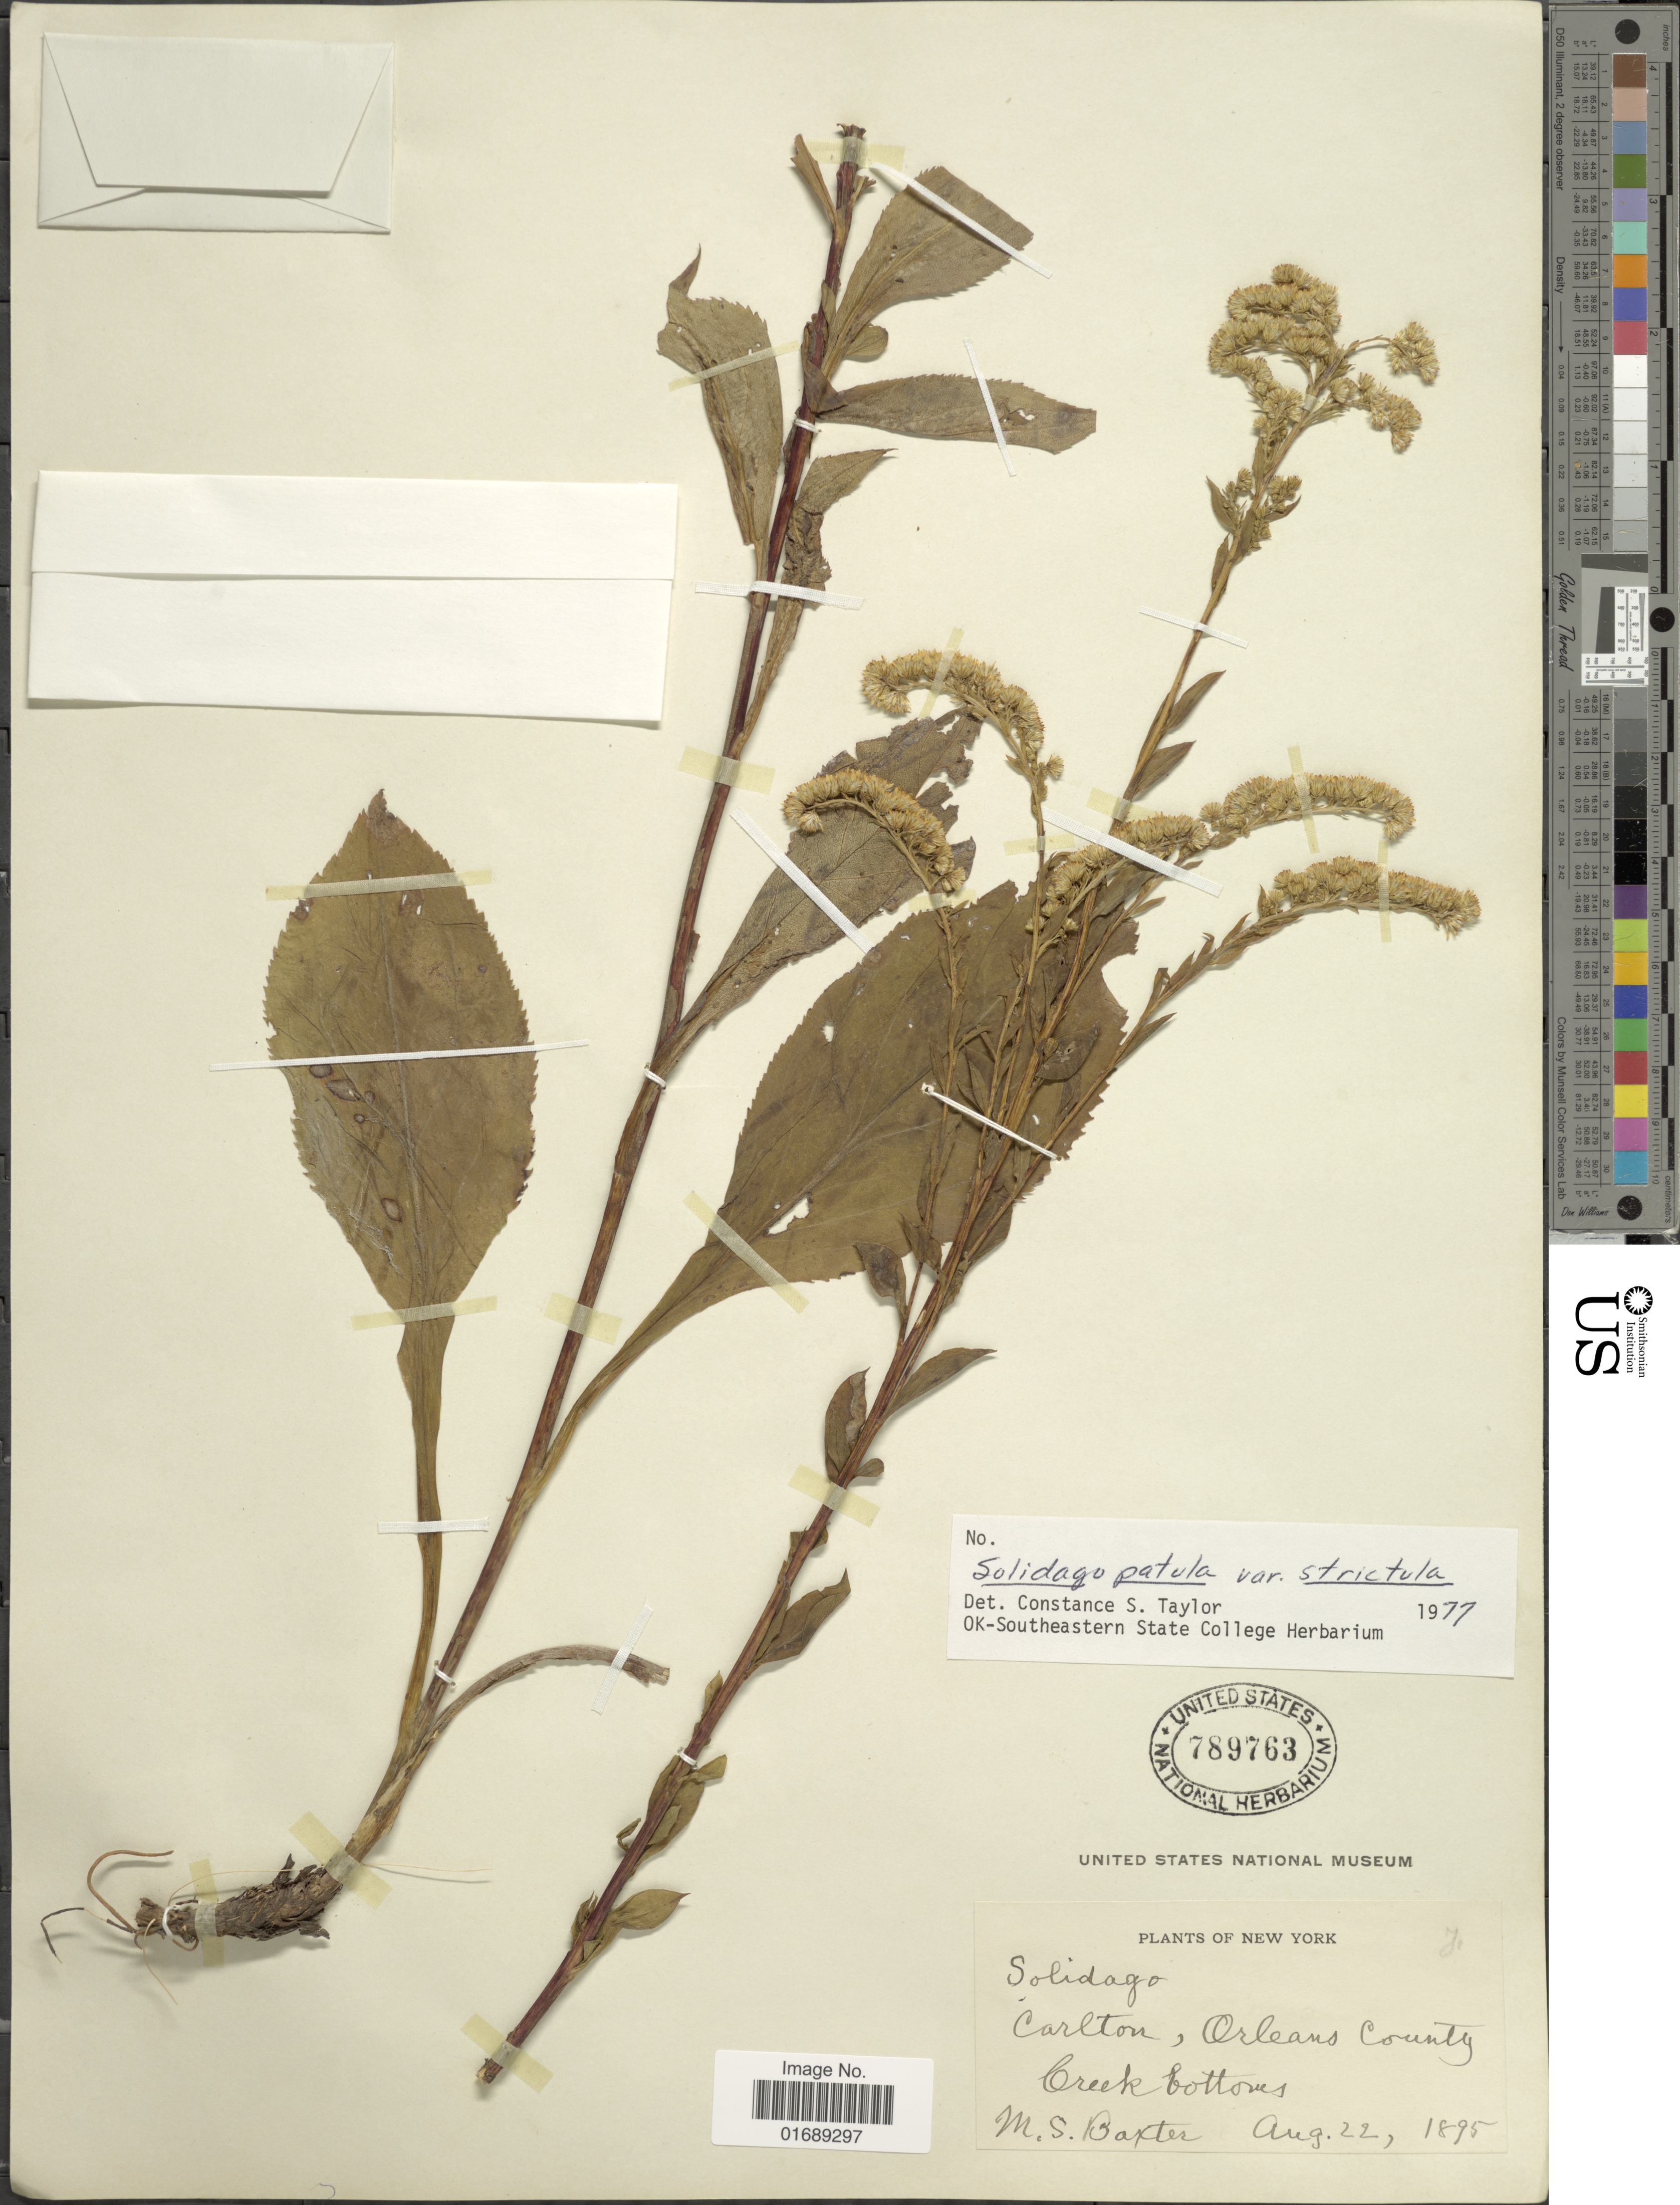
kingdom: Plantae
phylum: Tracheophyta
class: Magnoliopsida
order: Asterales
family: Asteraceae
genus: Solidago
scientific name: Solidago patula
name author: Muhl. ex Willd.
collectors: M. Baxter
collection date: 1895-08-22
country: United States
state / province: New York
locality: Carlton, Orleans County, Creek bottoms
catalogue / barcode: US 789763